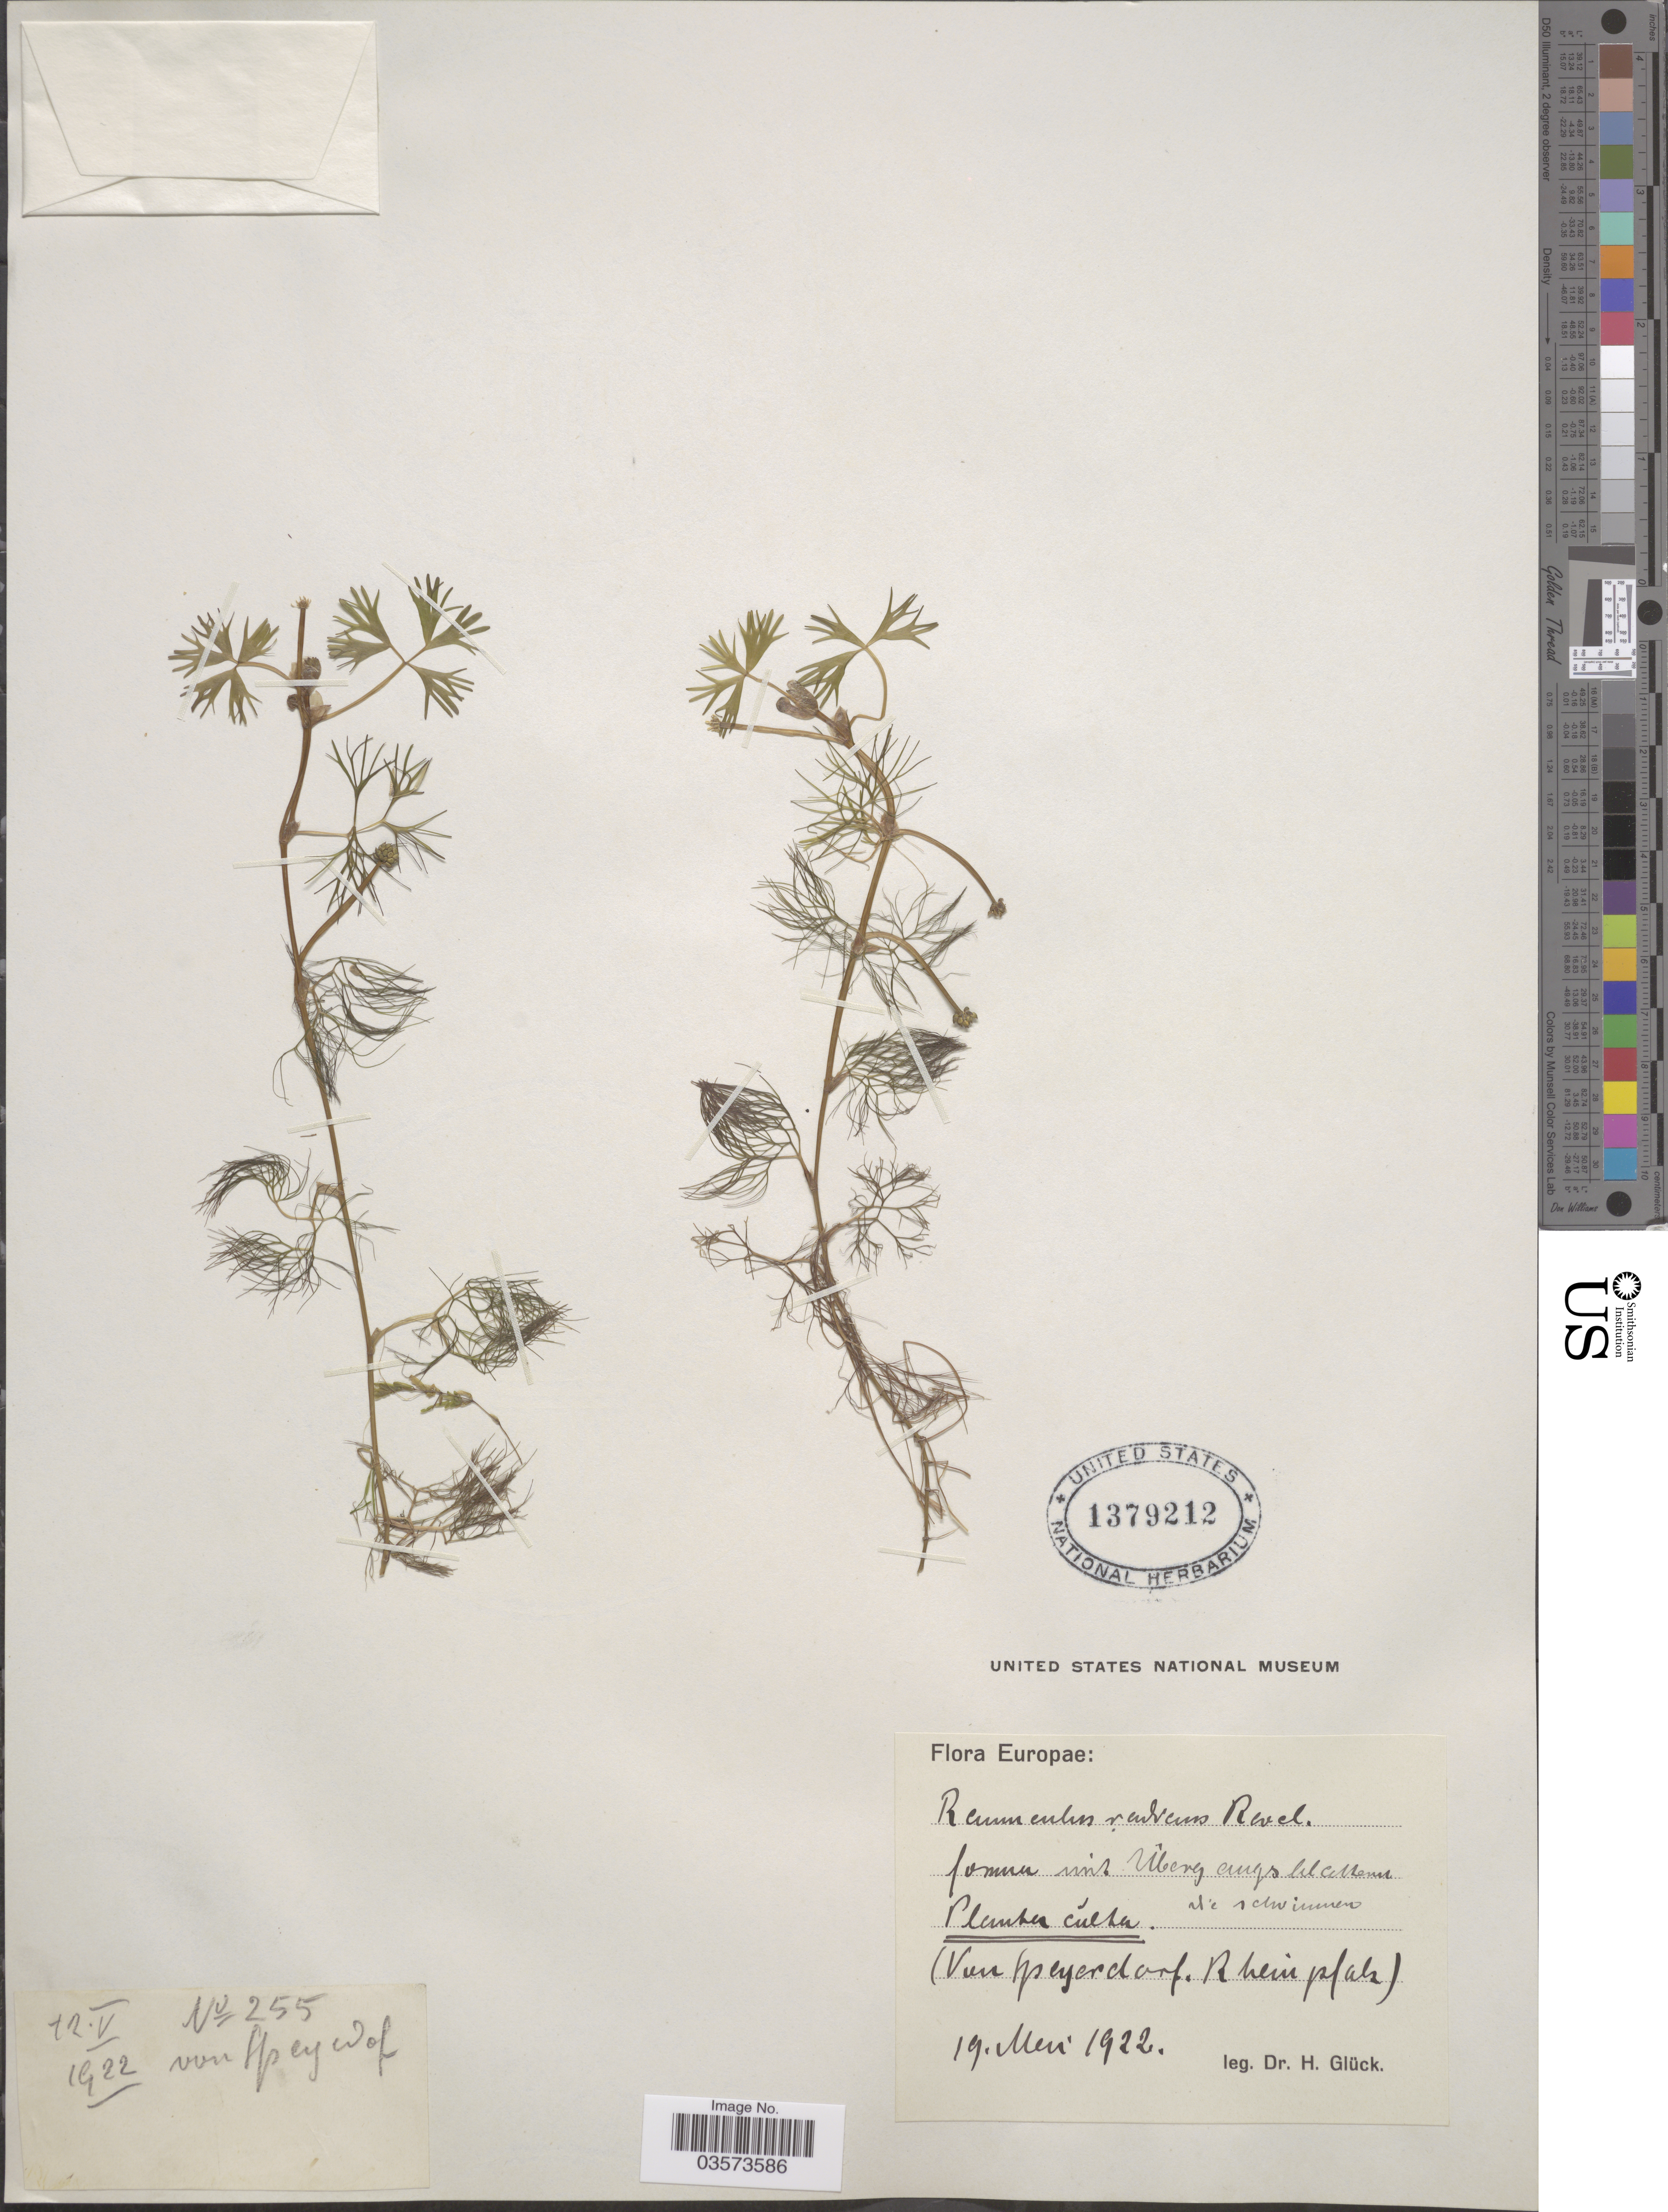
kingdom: Plantae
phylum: Tracheophyta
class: Magnoliopsida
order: Ranunculales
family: Ranunculaceae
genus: Ranunculus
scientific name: Ranunculus aquatilis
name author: L.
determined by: Strong, Mark T., (BOT), Smithsonian Institution - National Museum of Natural History (UNITED STATES)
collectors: H. Glück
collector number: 255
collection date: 1922-05-19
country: Germany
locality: (Van Speyerdorf. Rheinpfalz). Europae.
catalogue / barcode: US 1379212